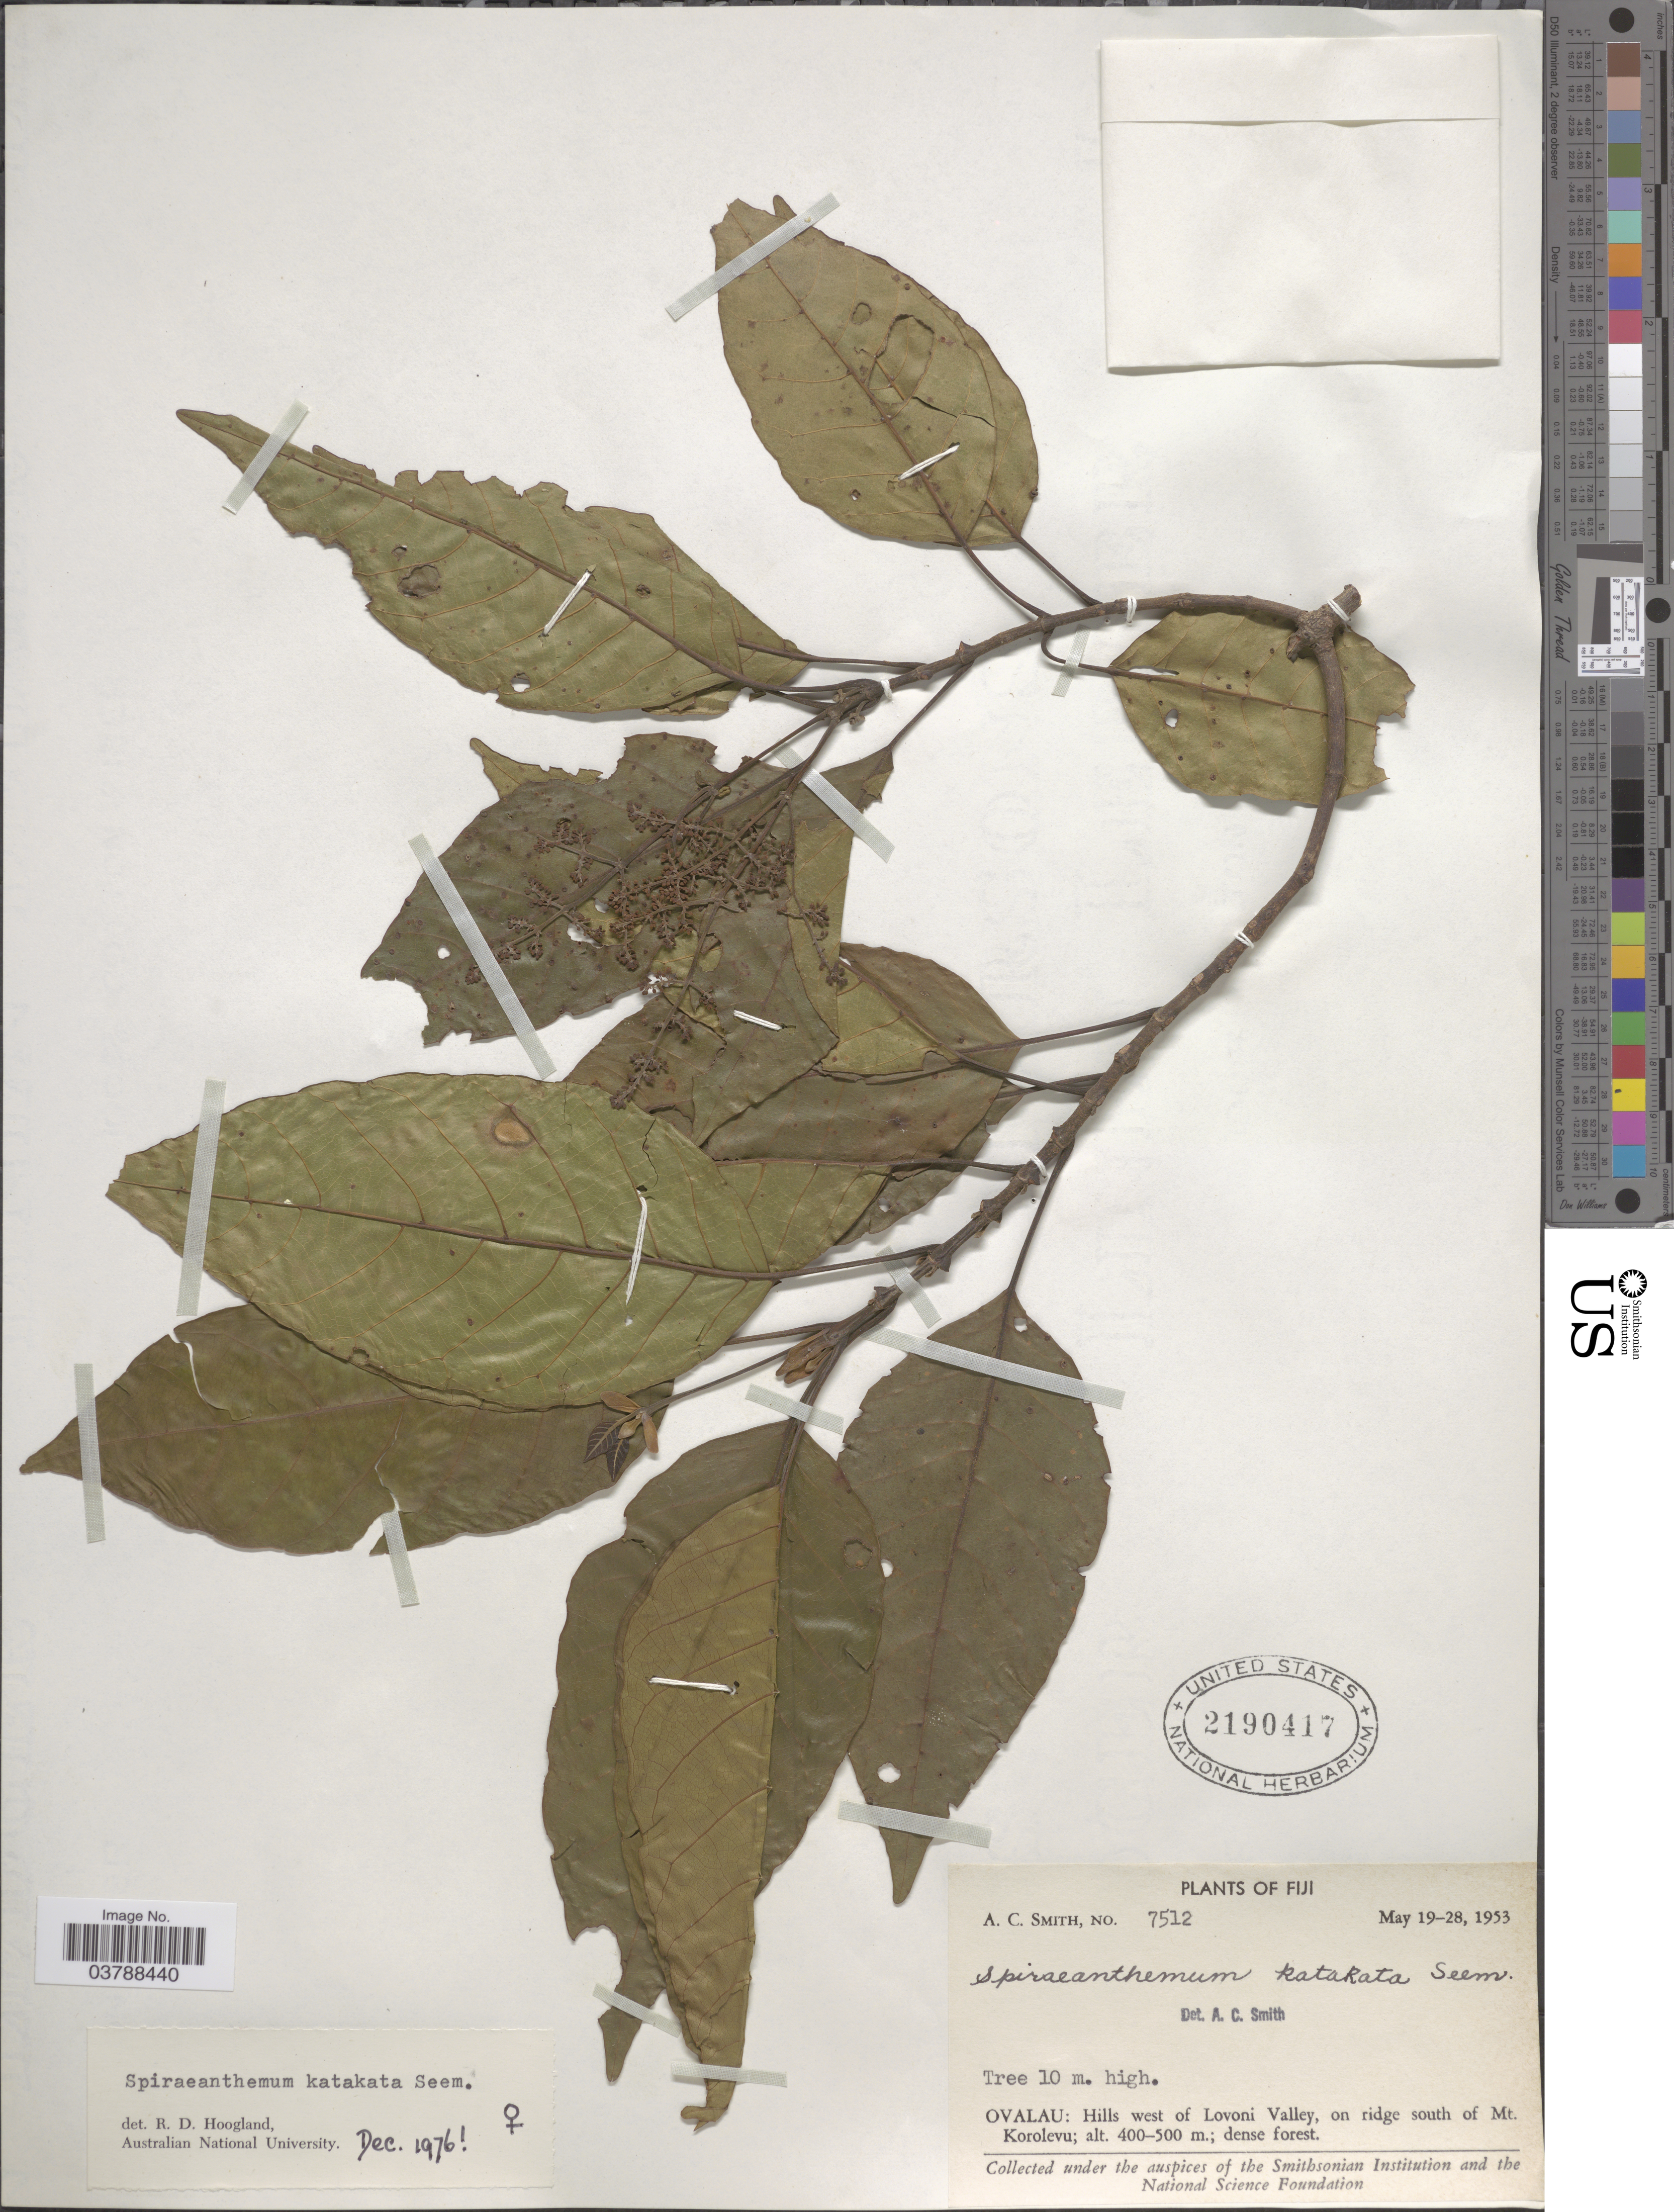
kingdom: Plantae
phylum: Tracheophyta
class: Magnoliopsida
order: Oxalidales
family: Cunoniaceae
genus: Spiraeanthemum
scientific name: Spiraeanthemum katakata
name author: Seem.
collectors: A. C. Smith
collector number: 7512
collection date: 1953-05-19/1953-05-28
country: Fiji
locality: Ovalau: Hills west of Lovoni Valley, on ridge south of Mt. Korolevu.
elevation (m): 400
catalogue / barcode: US 2190417